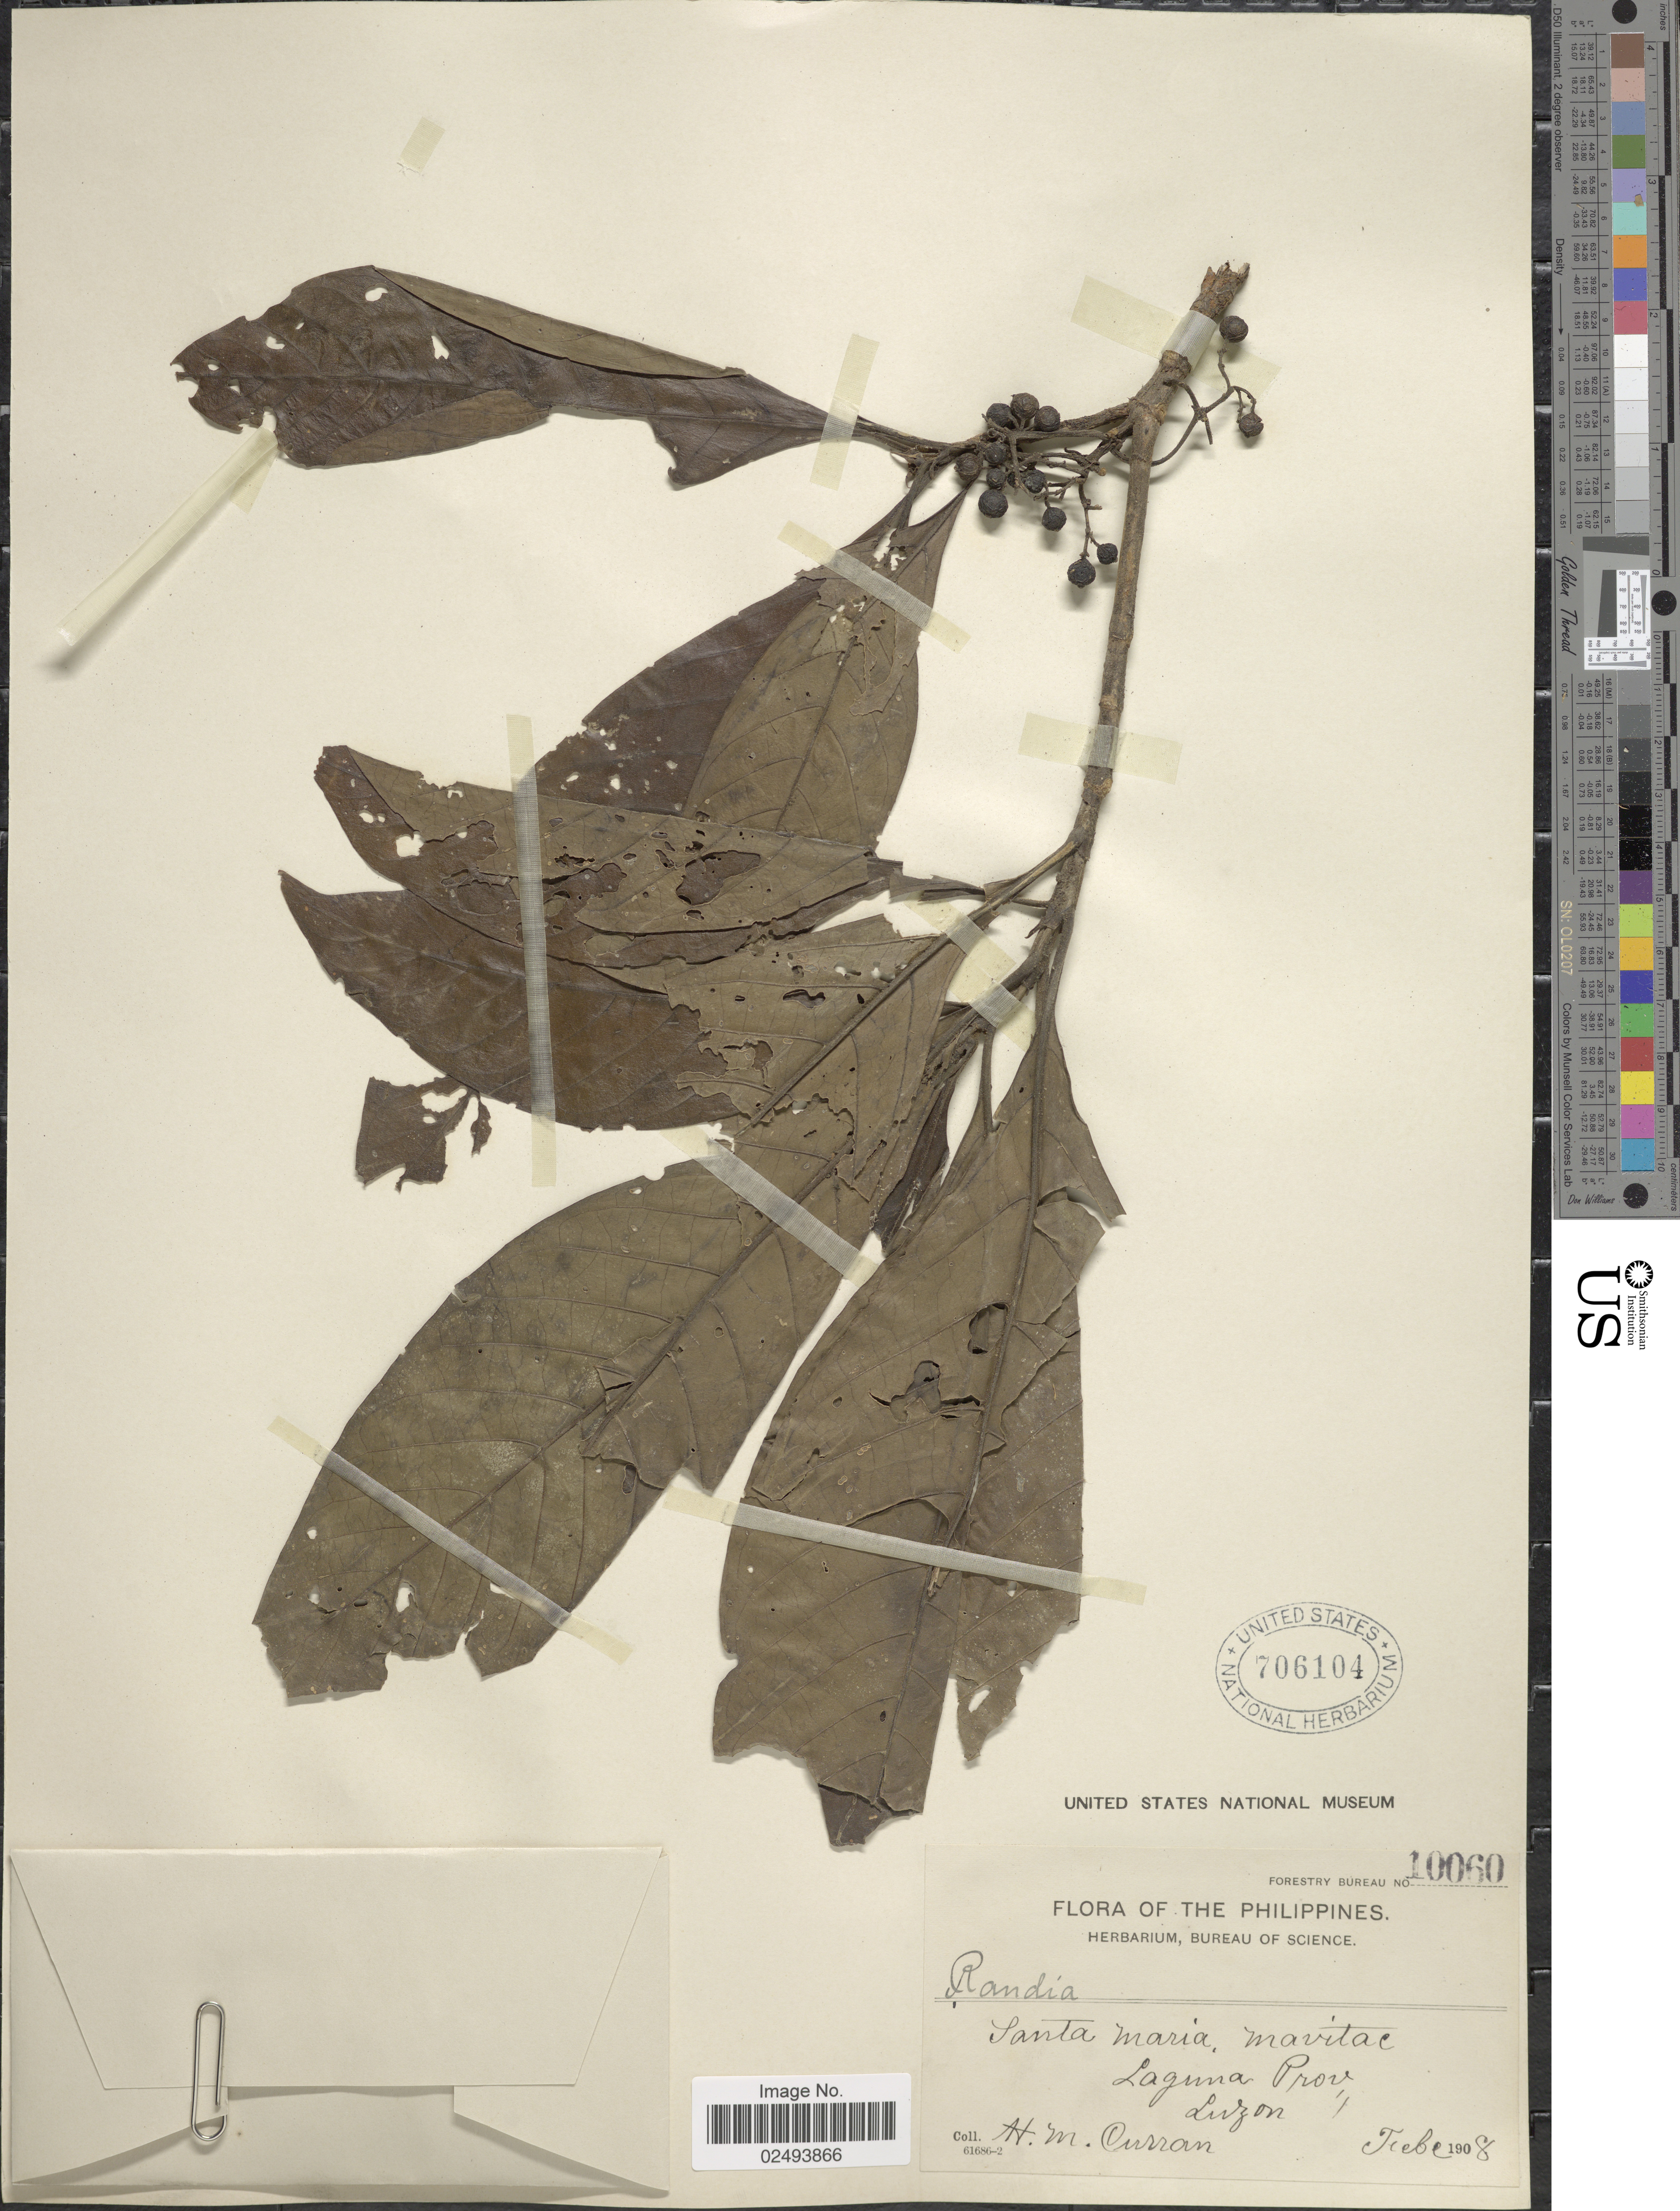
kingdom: Plantae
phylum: Tracheophyta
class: Magnoliopsida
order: Gentianales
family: Rubiaceae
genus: Tarenna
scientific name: Tarenna arborea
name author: (Elmer) Elmer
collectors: H. M. Curran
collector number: Forestry Bureau 10060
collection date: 1908-02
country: Philippines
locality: Santa Maria Mavitac. Laguna Prov. Luzon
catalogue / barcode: US 706104